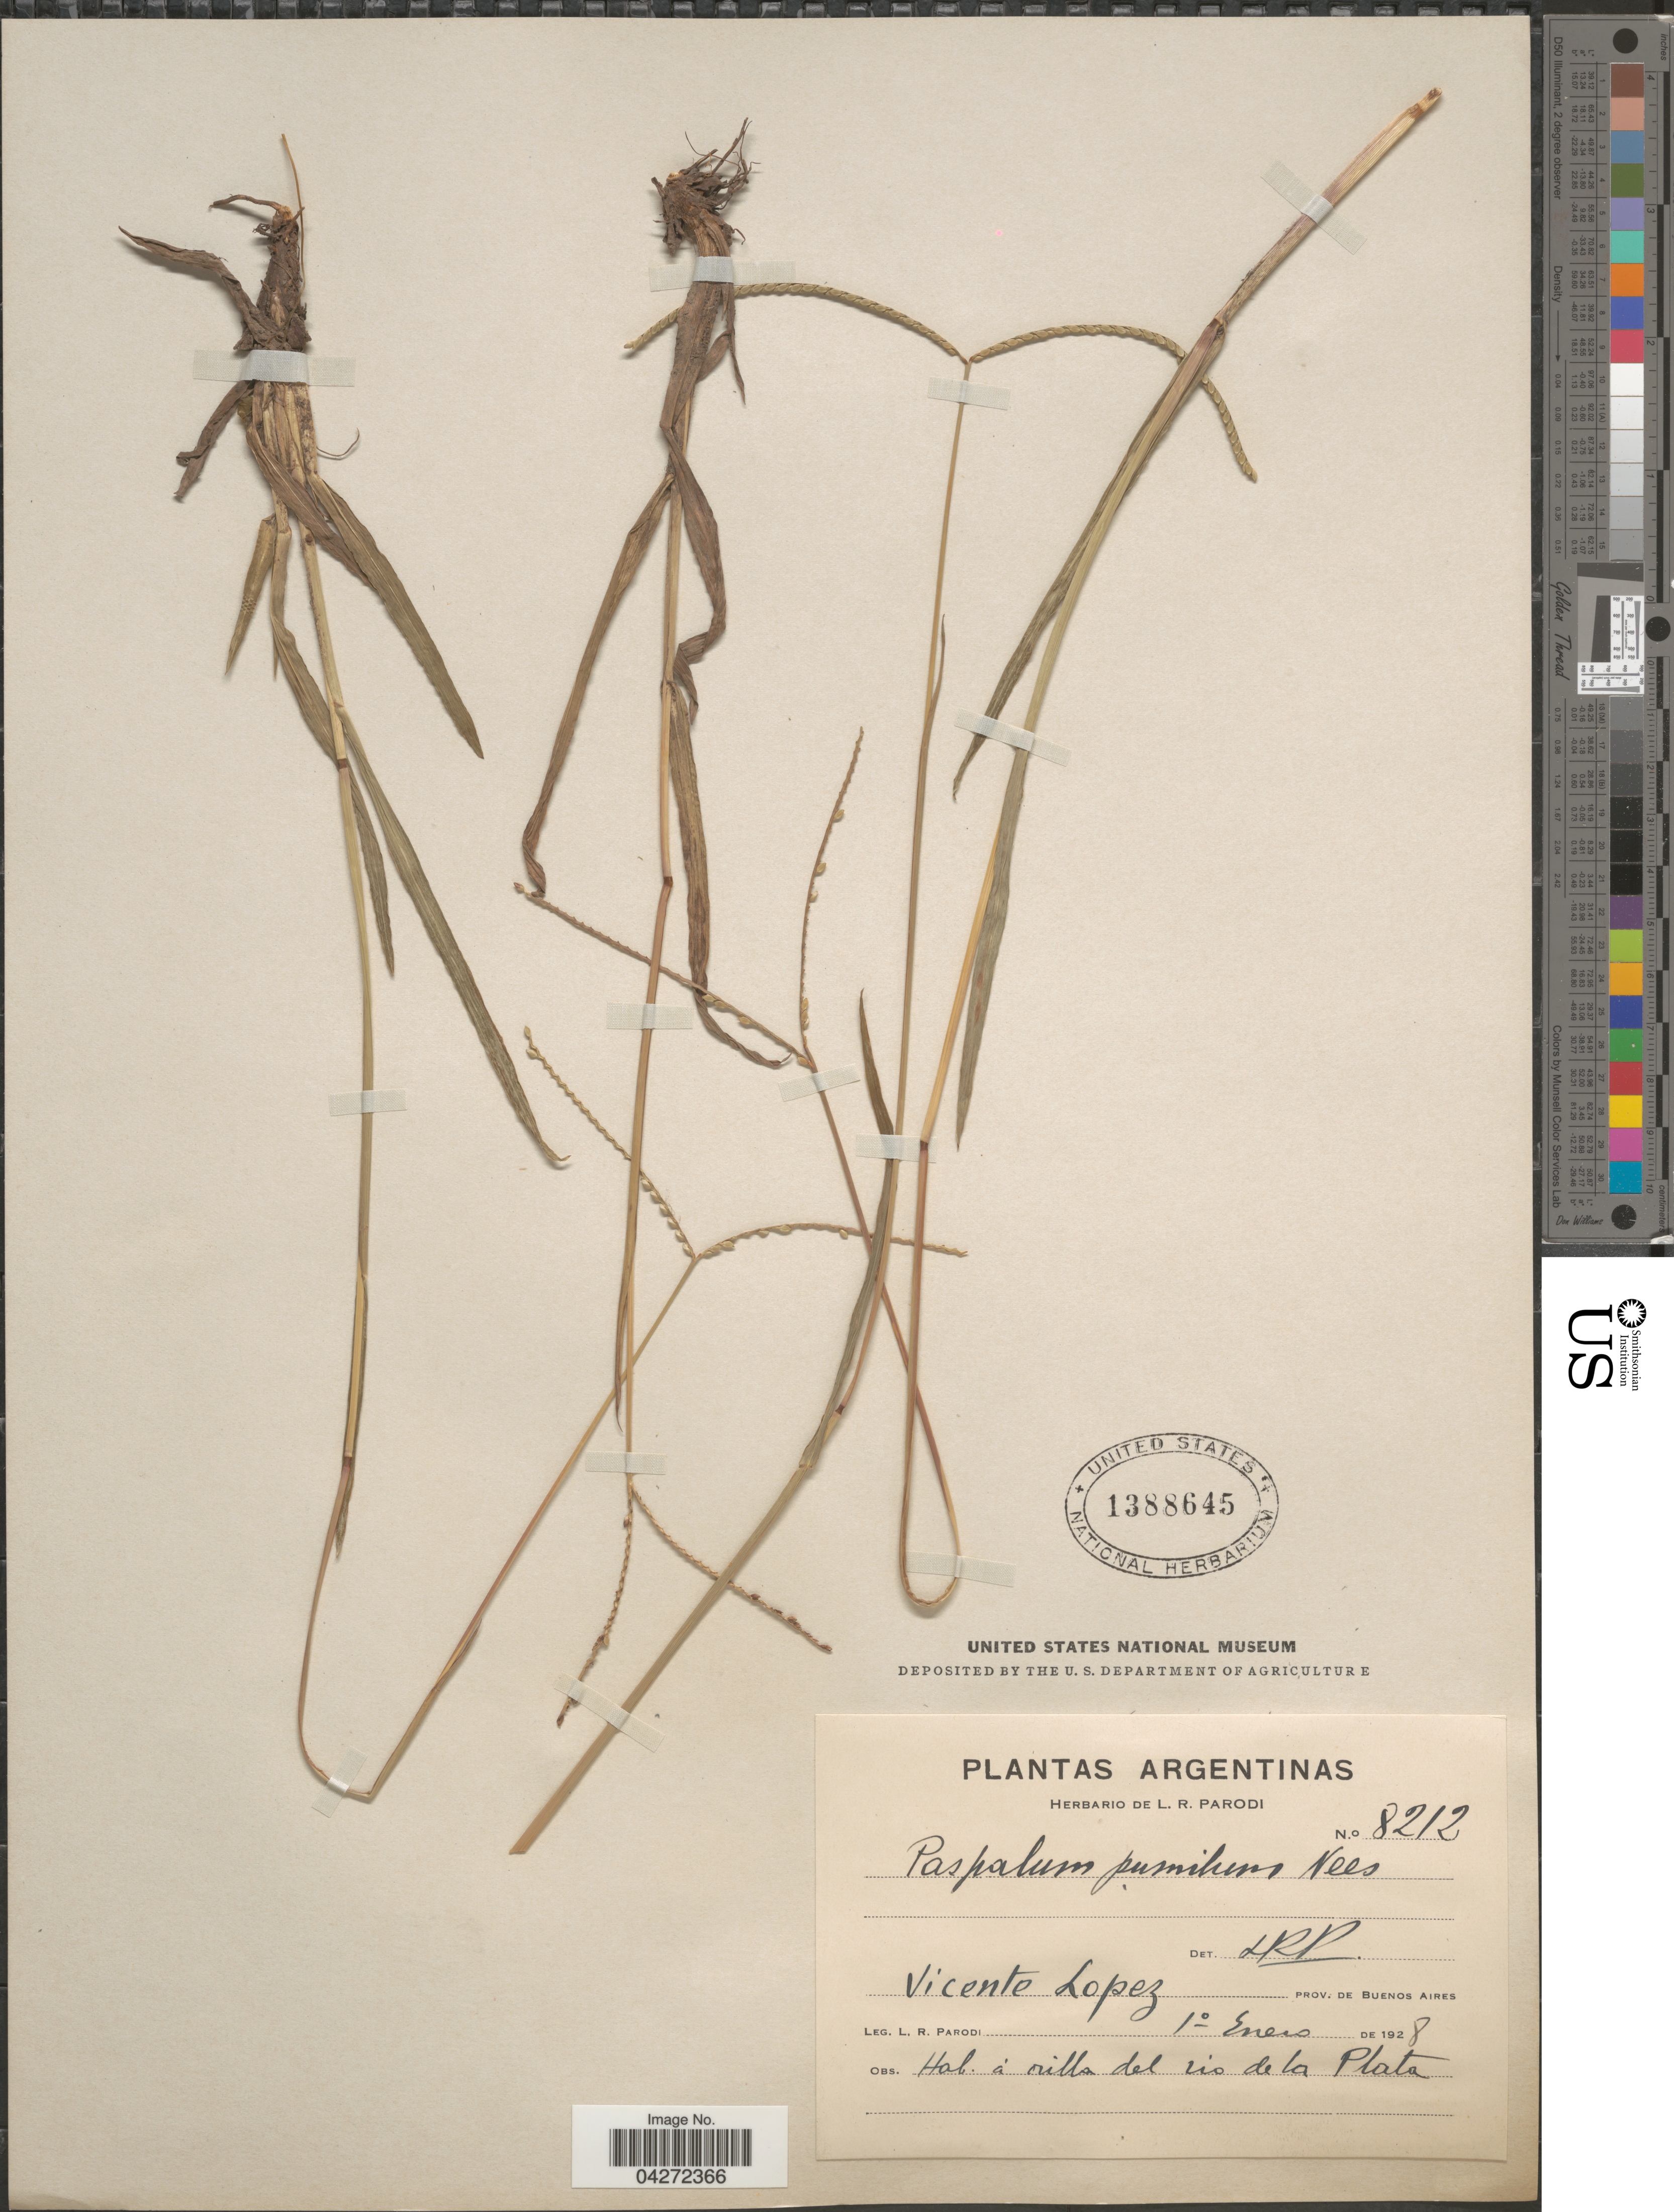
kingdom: Plantae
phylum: Tracheophyta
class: Liliopsida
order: Poales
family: Poaceae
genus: Paspalum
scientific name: Paspalum minus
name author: E. Fourn.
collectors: L. R. Parodi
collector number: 8212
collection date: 1928-01-01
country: Argentina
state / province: Buenos Aires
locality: Vicente Lopez. Á orilla del rio de la Plata.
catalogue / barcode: US 1388645